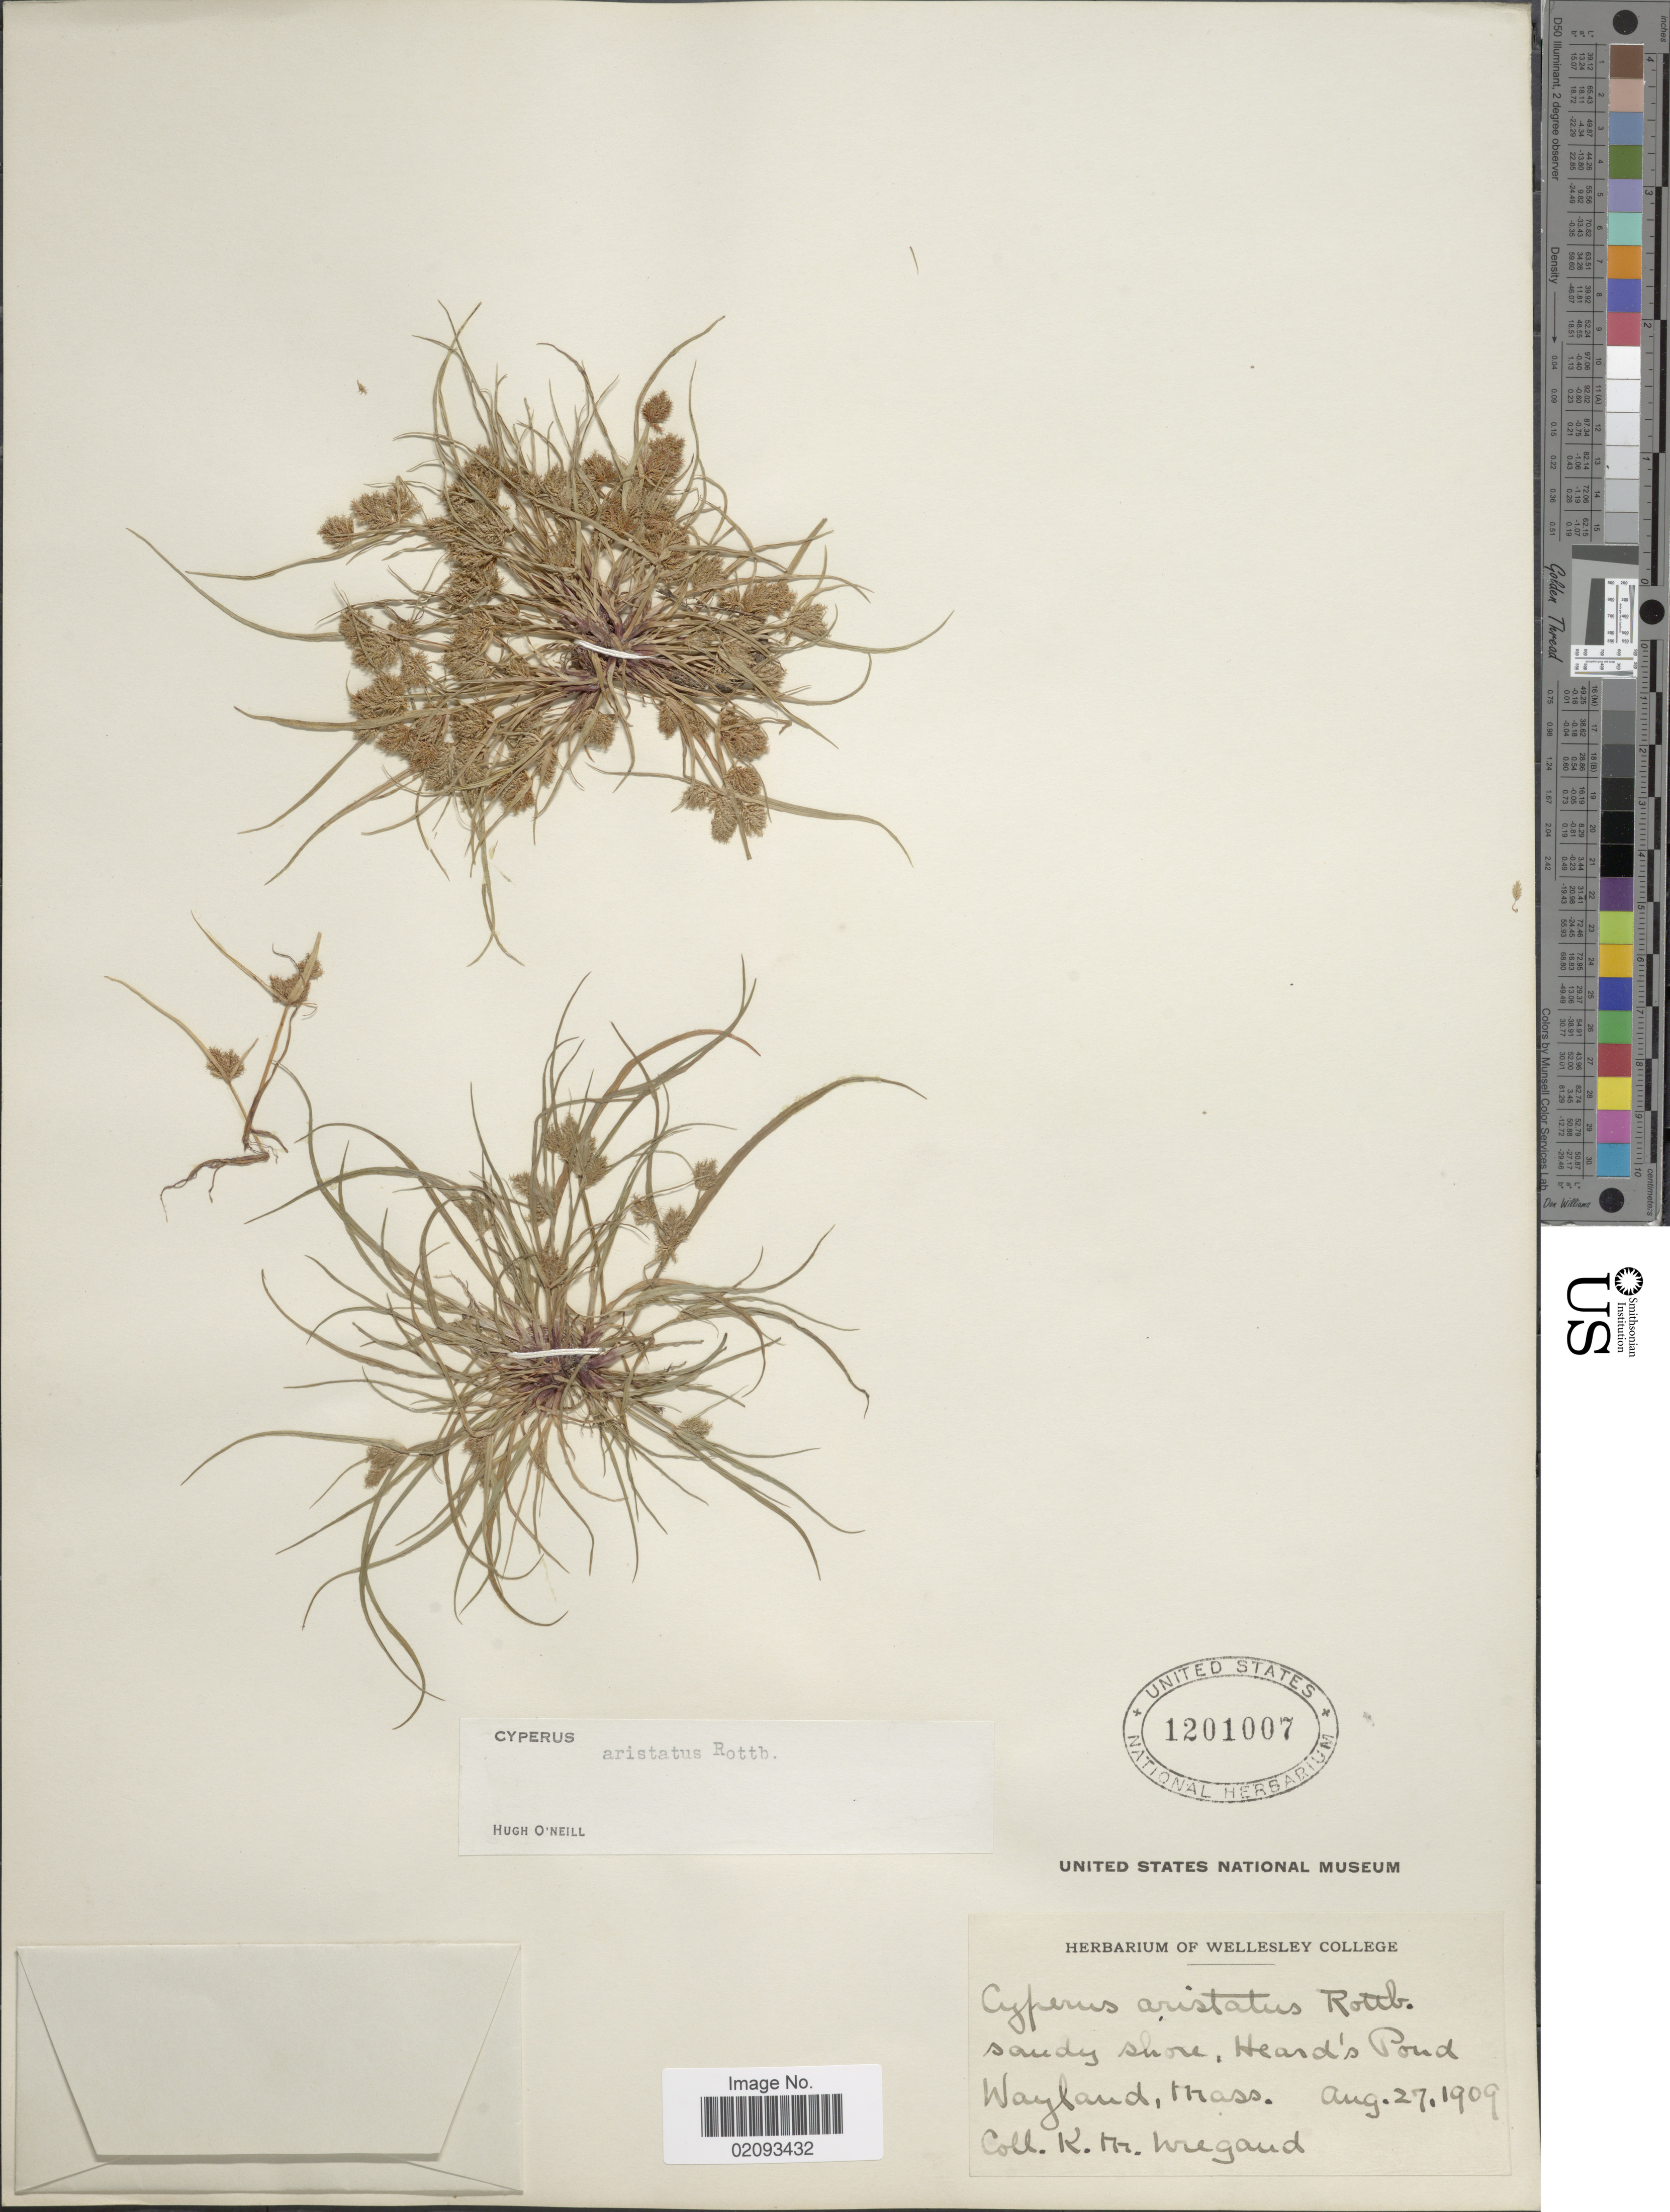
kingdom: Plantae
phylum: Tracheophyta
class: Liliopsida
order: Poales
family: Cyperaceae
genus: Cyperus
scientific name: Cyperus squarrosus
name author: L.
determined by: Strong, Mark T., (BOT), Smithsonian Institution - National Museum of Natural History (UNITED STATES)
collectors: K. M. Wiegand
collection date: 1909-08-27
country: United States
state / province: Massachusetts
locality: Heard's Pond, Wayland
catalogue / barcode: US 1201007